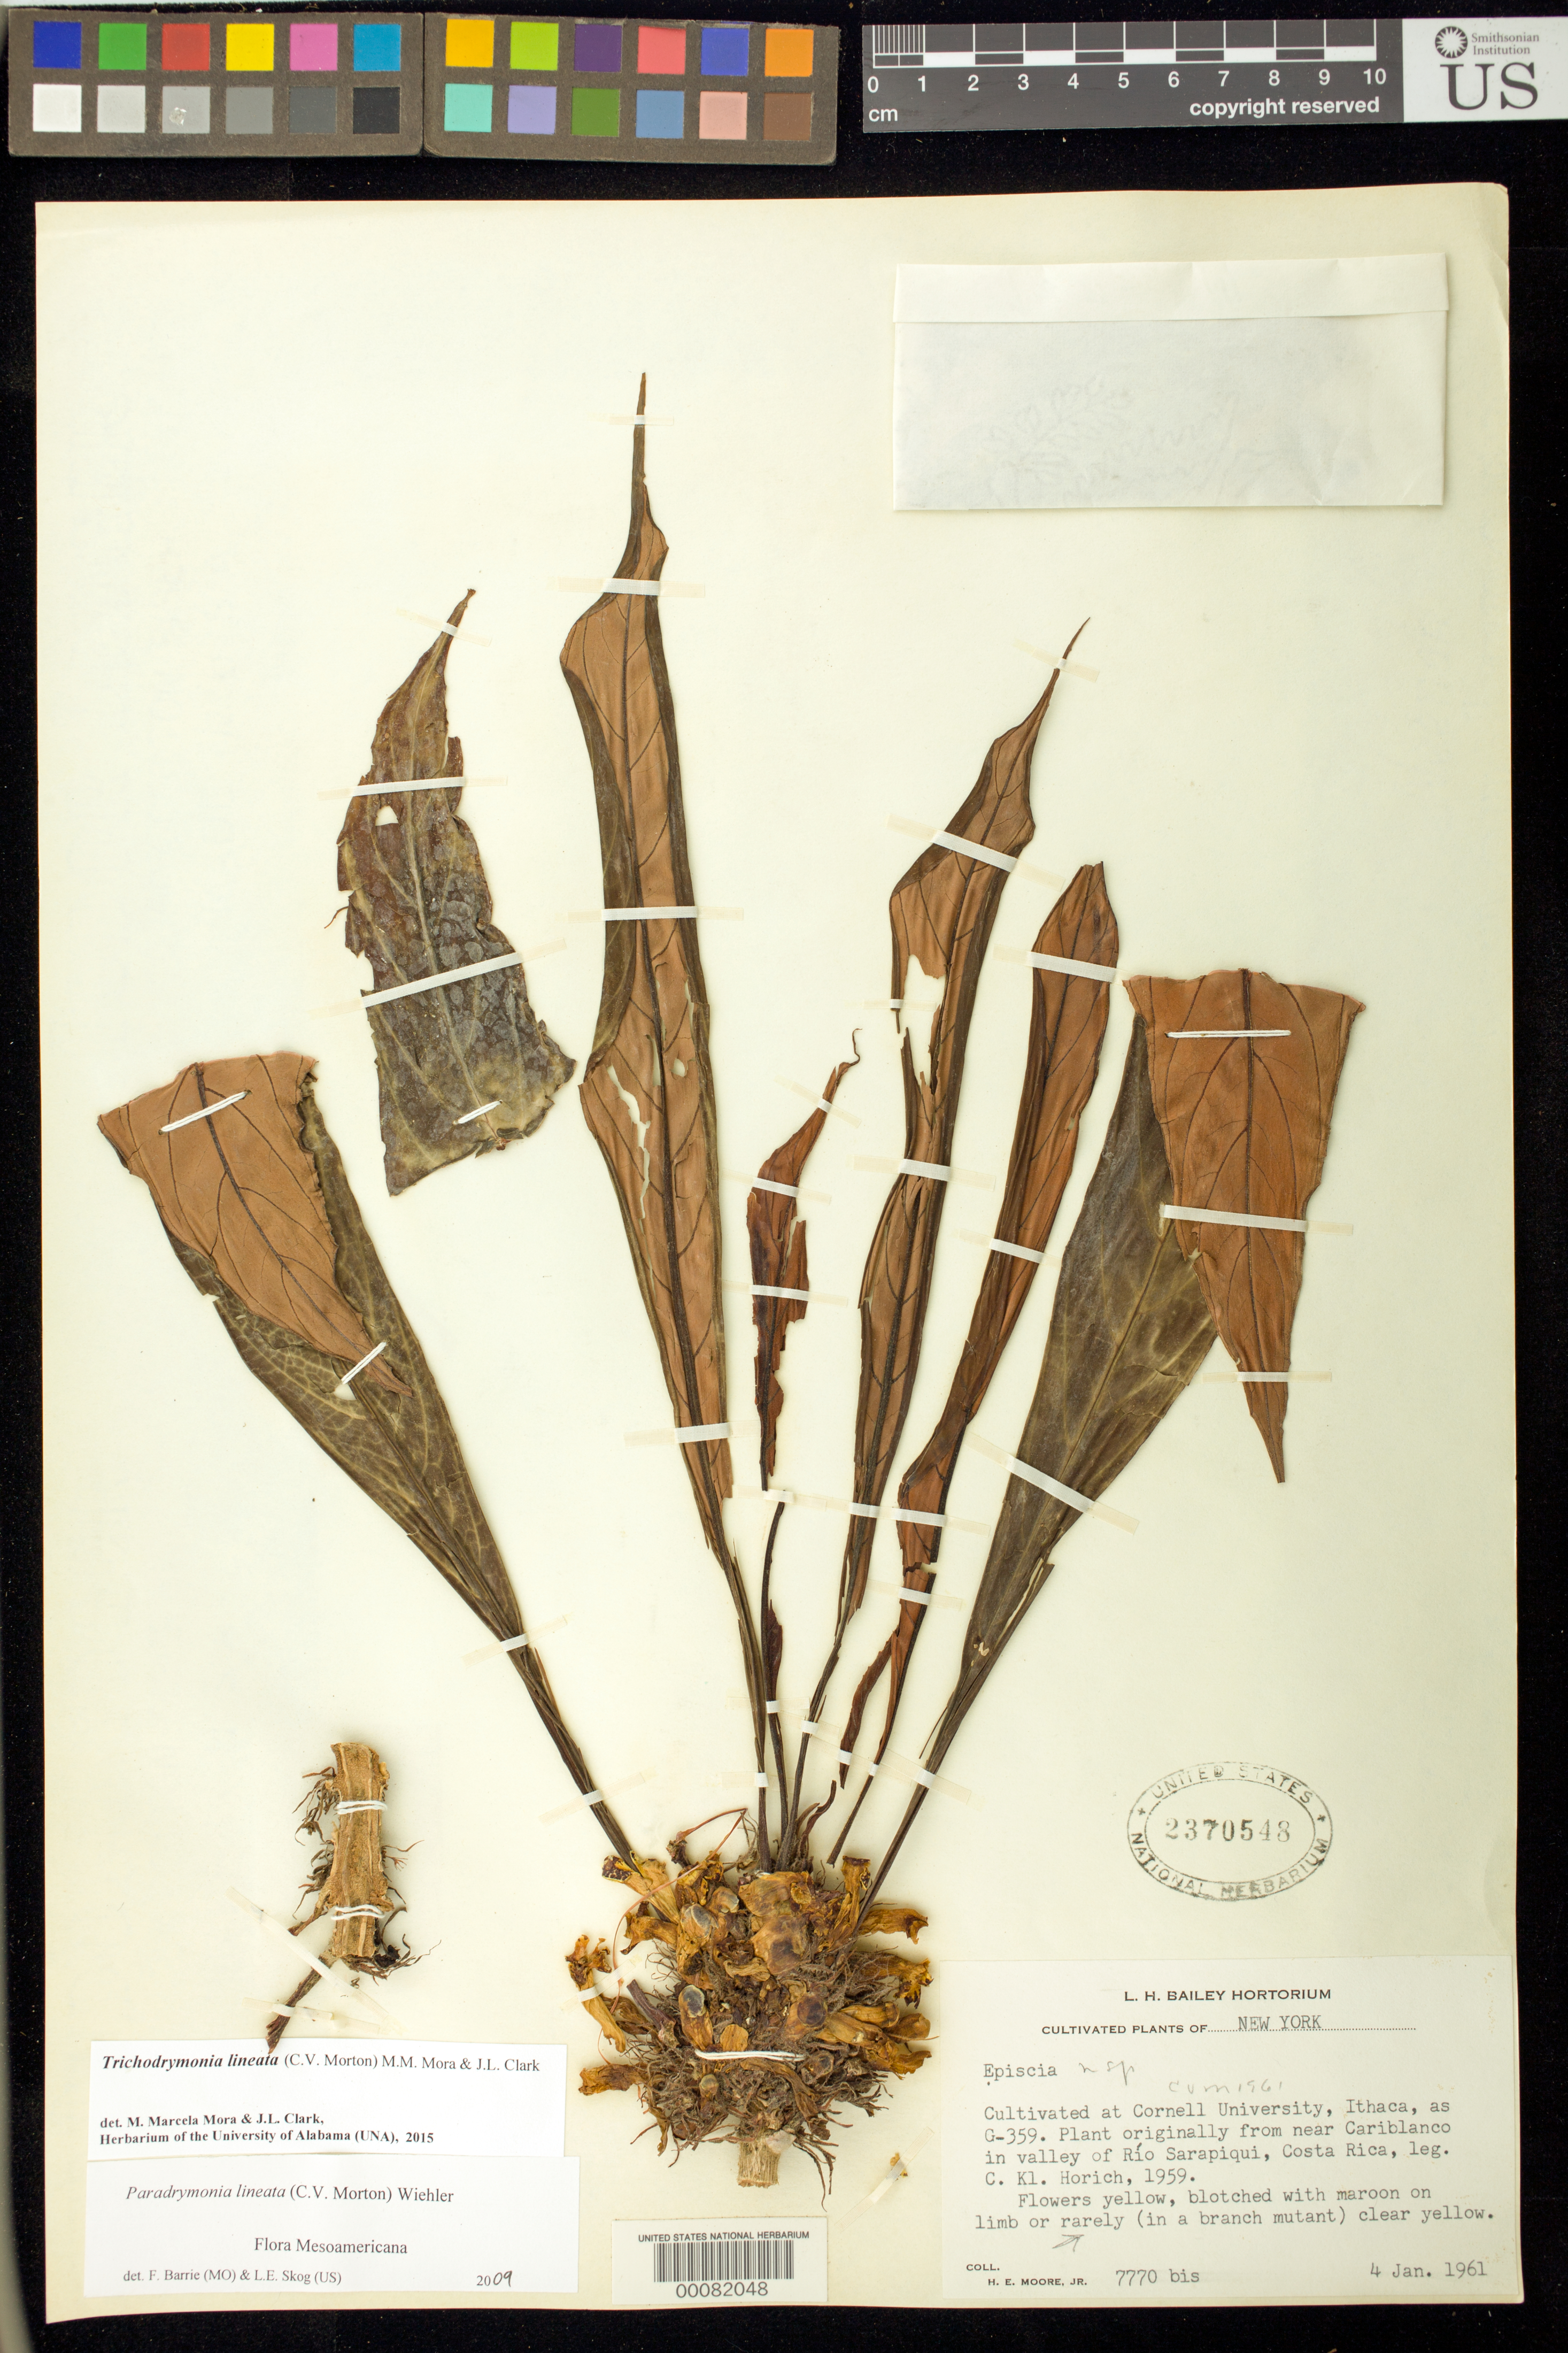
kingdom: Plantae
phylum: Tracheophyta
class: Magnoliopsida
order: Lamiales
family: Gesneriaceae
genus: Trichodrymonia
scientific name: Trichodrymonia lineata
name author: (C.V. Morton) M.M. Mora & J.L. Clark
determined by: Mora, M. M.; Clark, J. L.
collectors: H. E. Moore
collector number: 7770 bis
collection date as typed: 04 Jan 1961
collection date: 1961-01-04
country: Costa Rica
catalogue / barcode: US 2370548